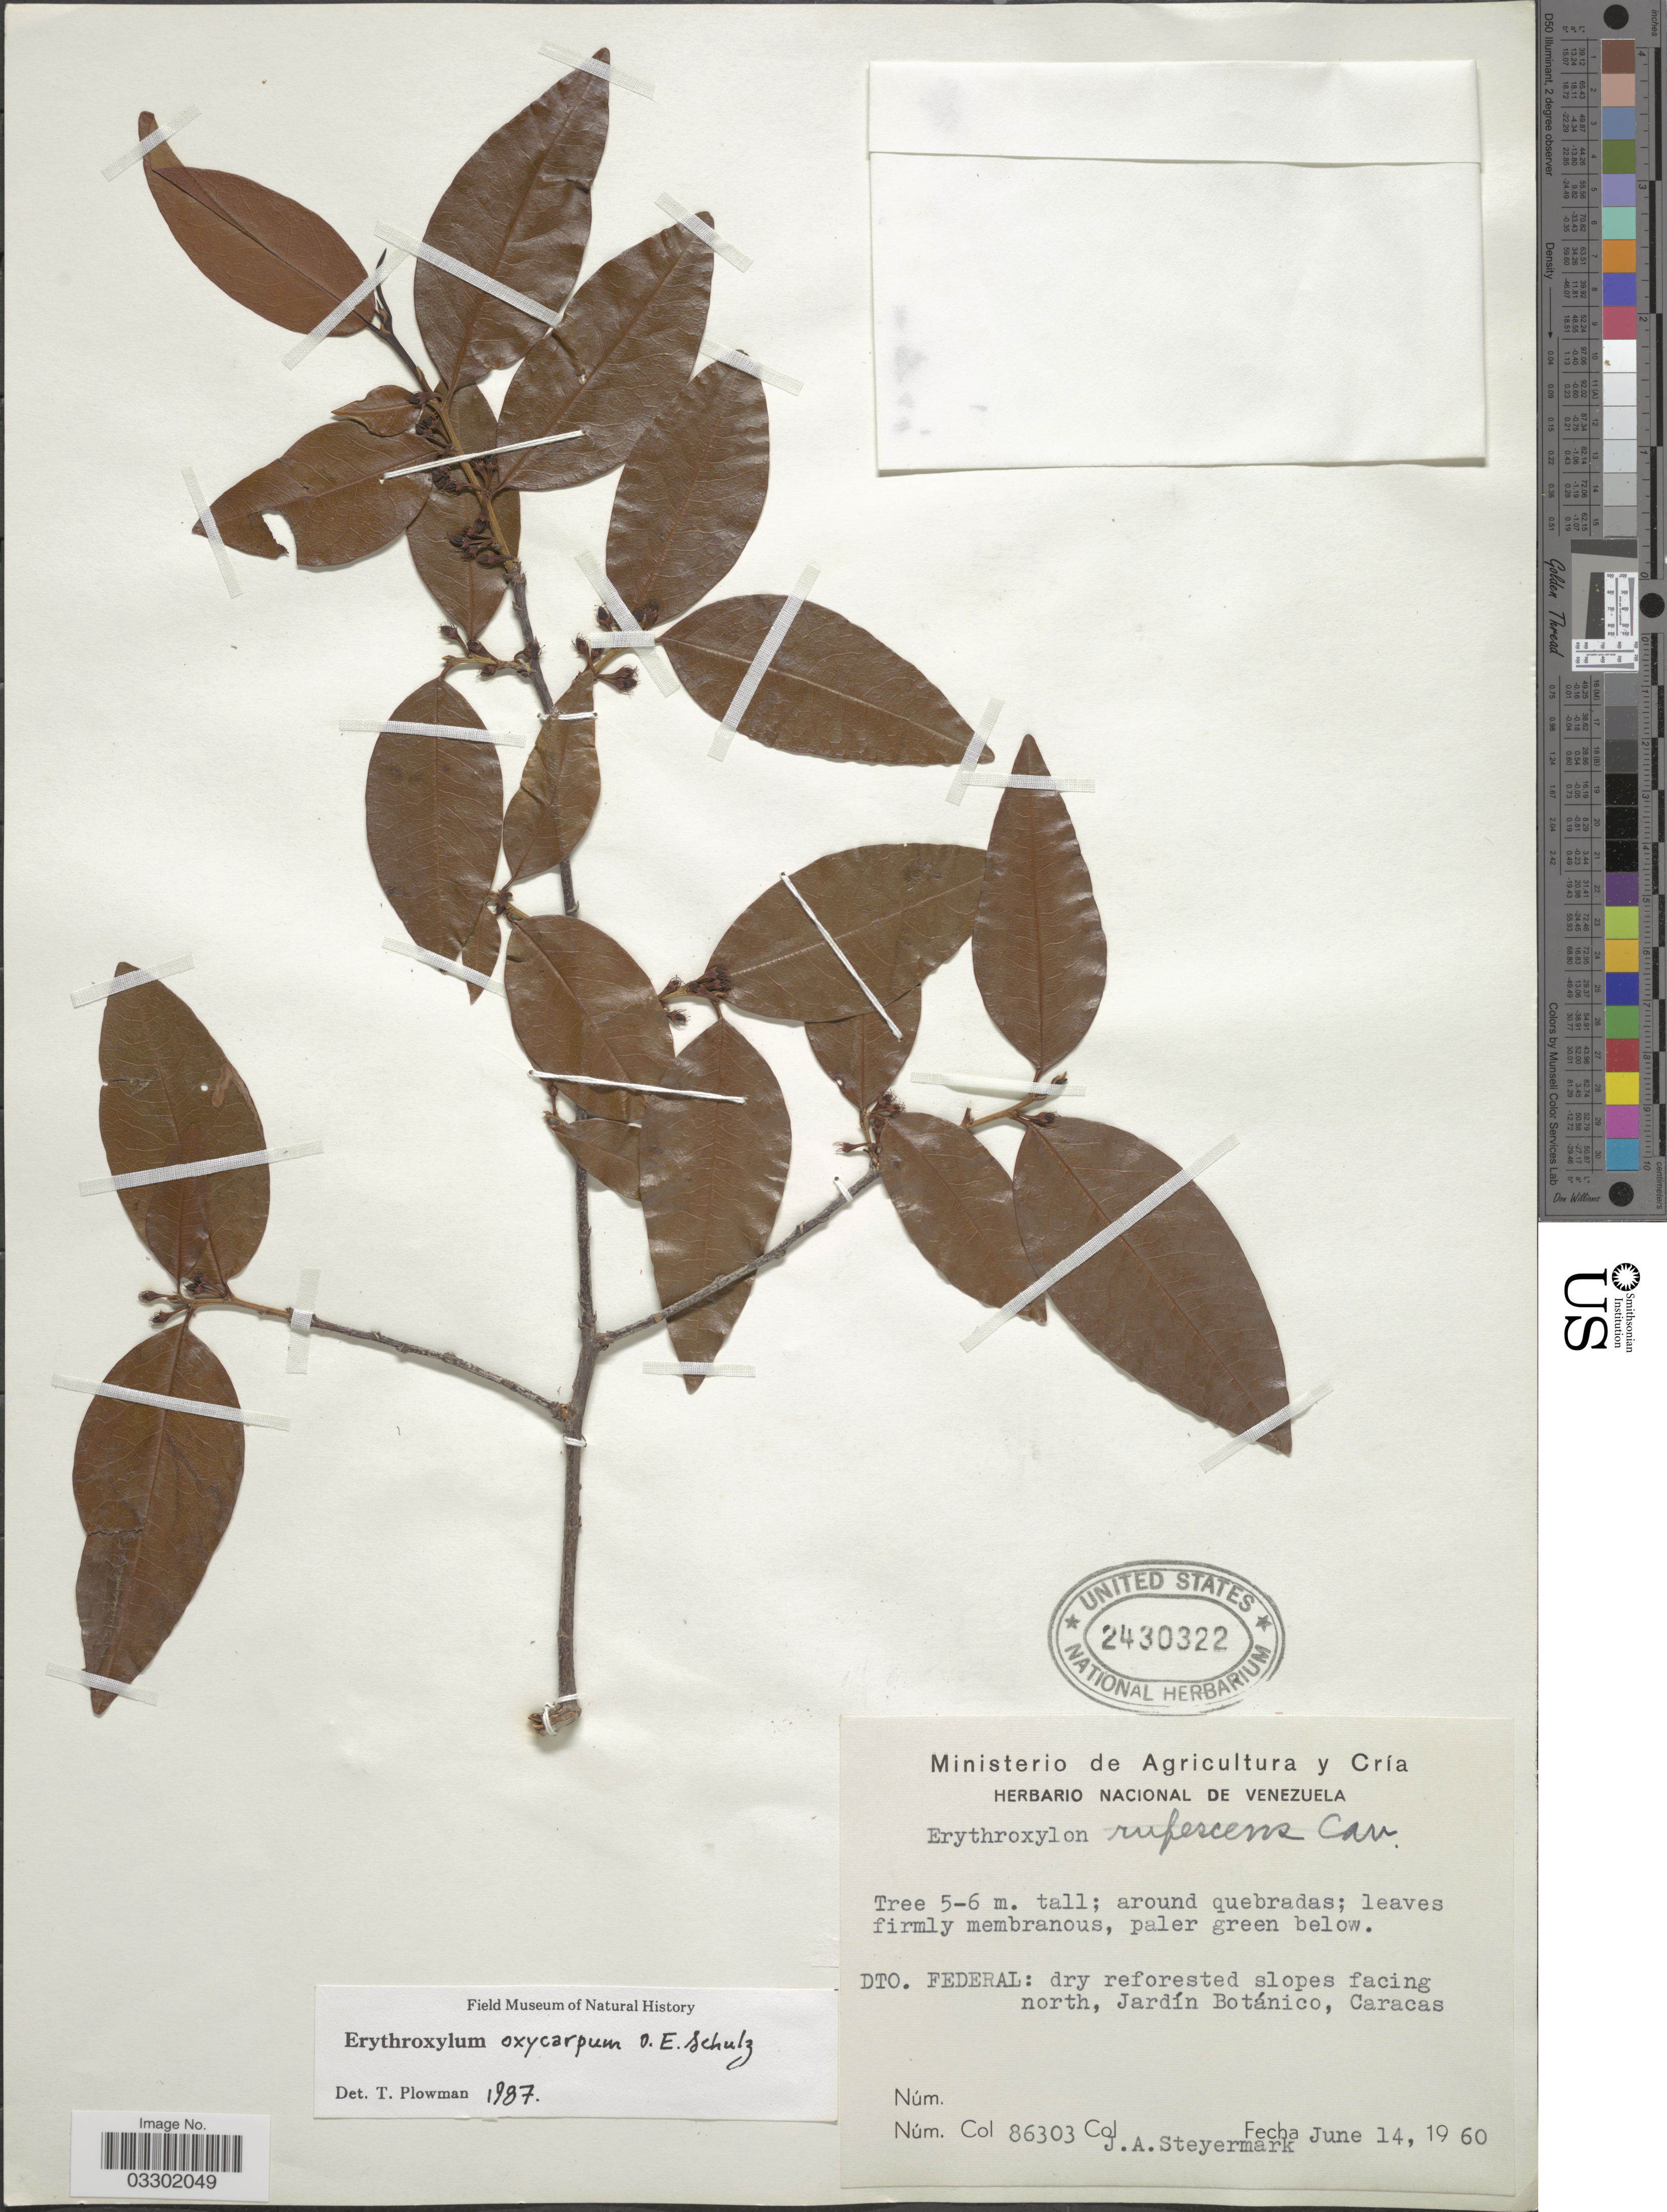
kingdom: Plantae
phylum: Tracheophyta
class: Magnoliopsida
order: Malpighiales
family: Erythroxylaceae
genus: Erythroxylum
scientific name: Erythroxylum oxycarpum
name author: O.E. Schulz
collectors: J. Steyermark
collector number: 86303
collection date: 1960-06-14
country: Venezuela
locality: Dto. Federal: dry reforested slopes facing north, Jardín Botánico, Caracas.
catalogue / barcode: US 2430322